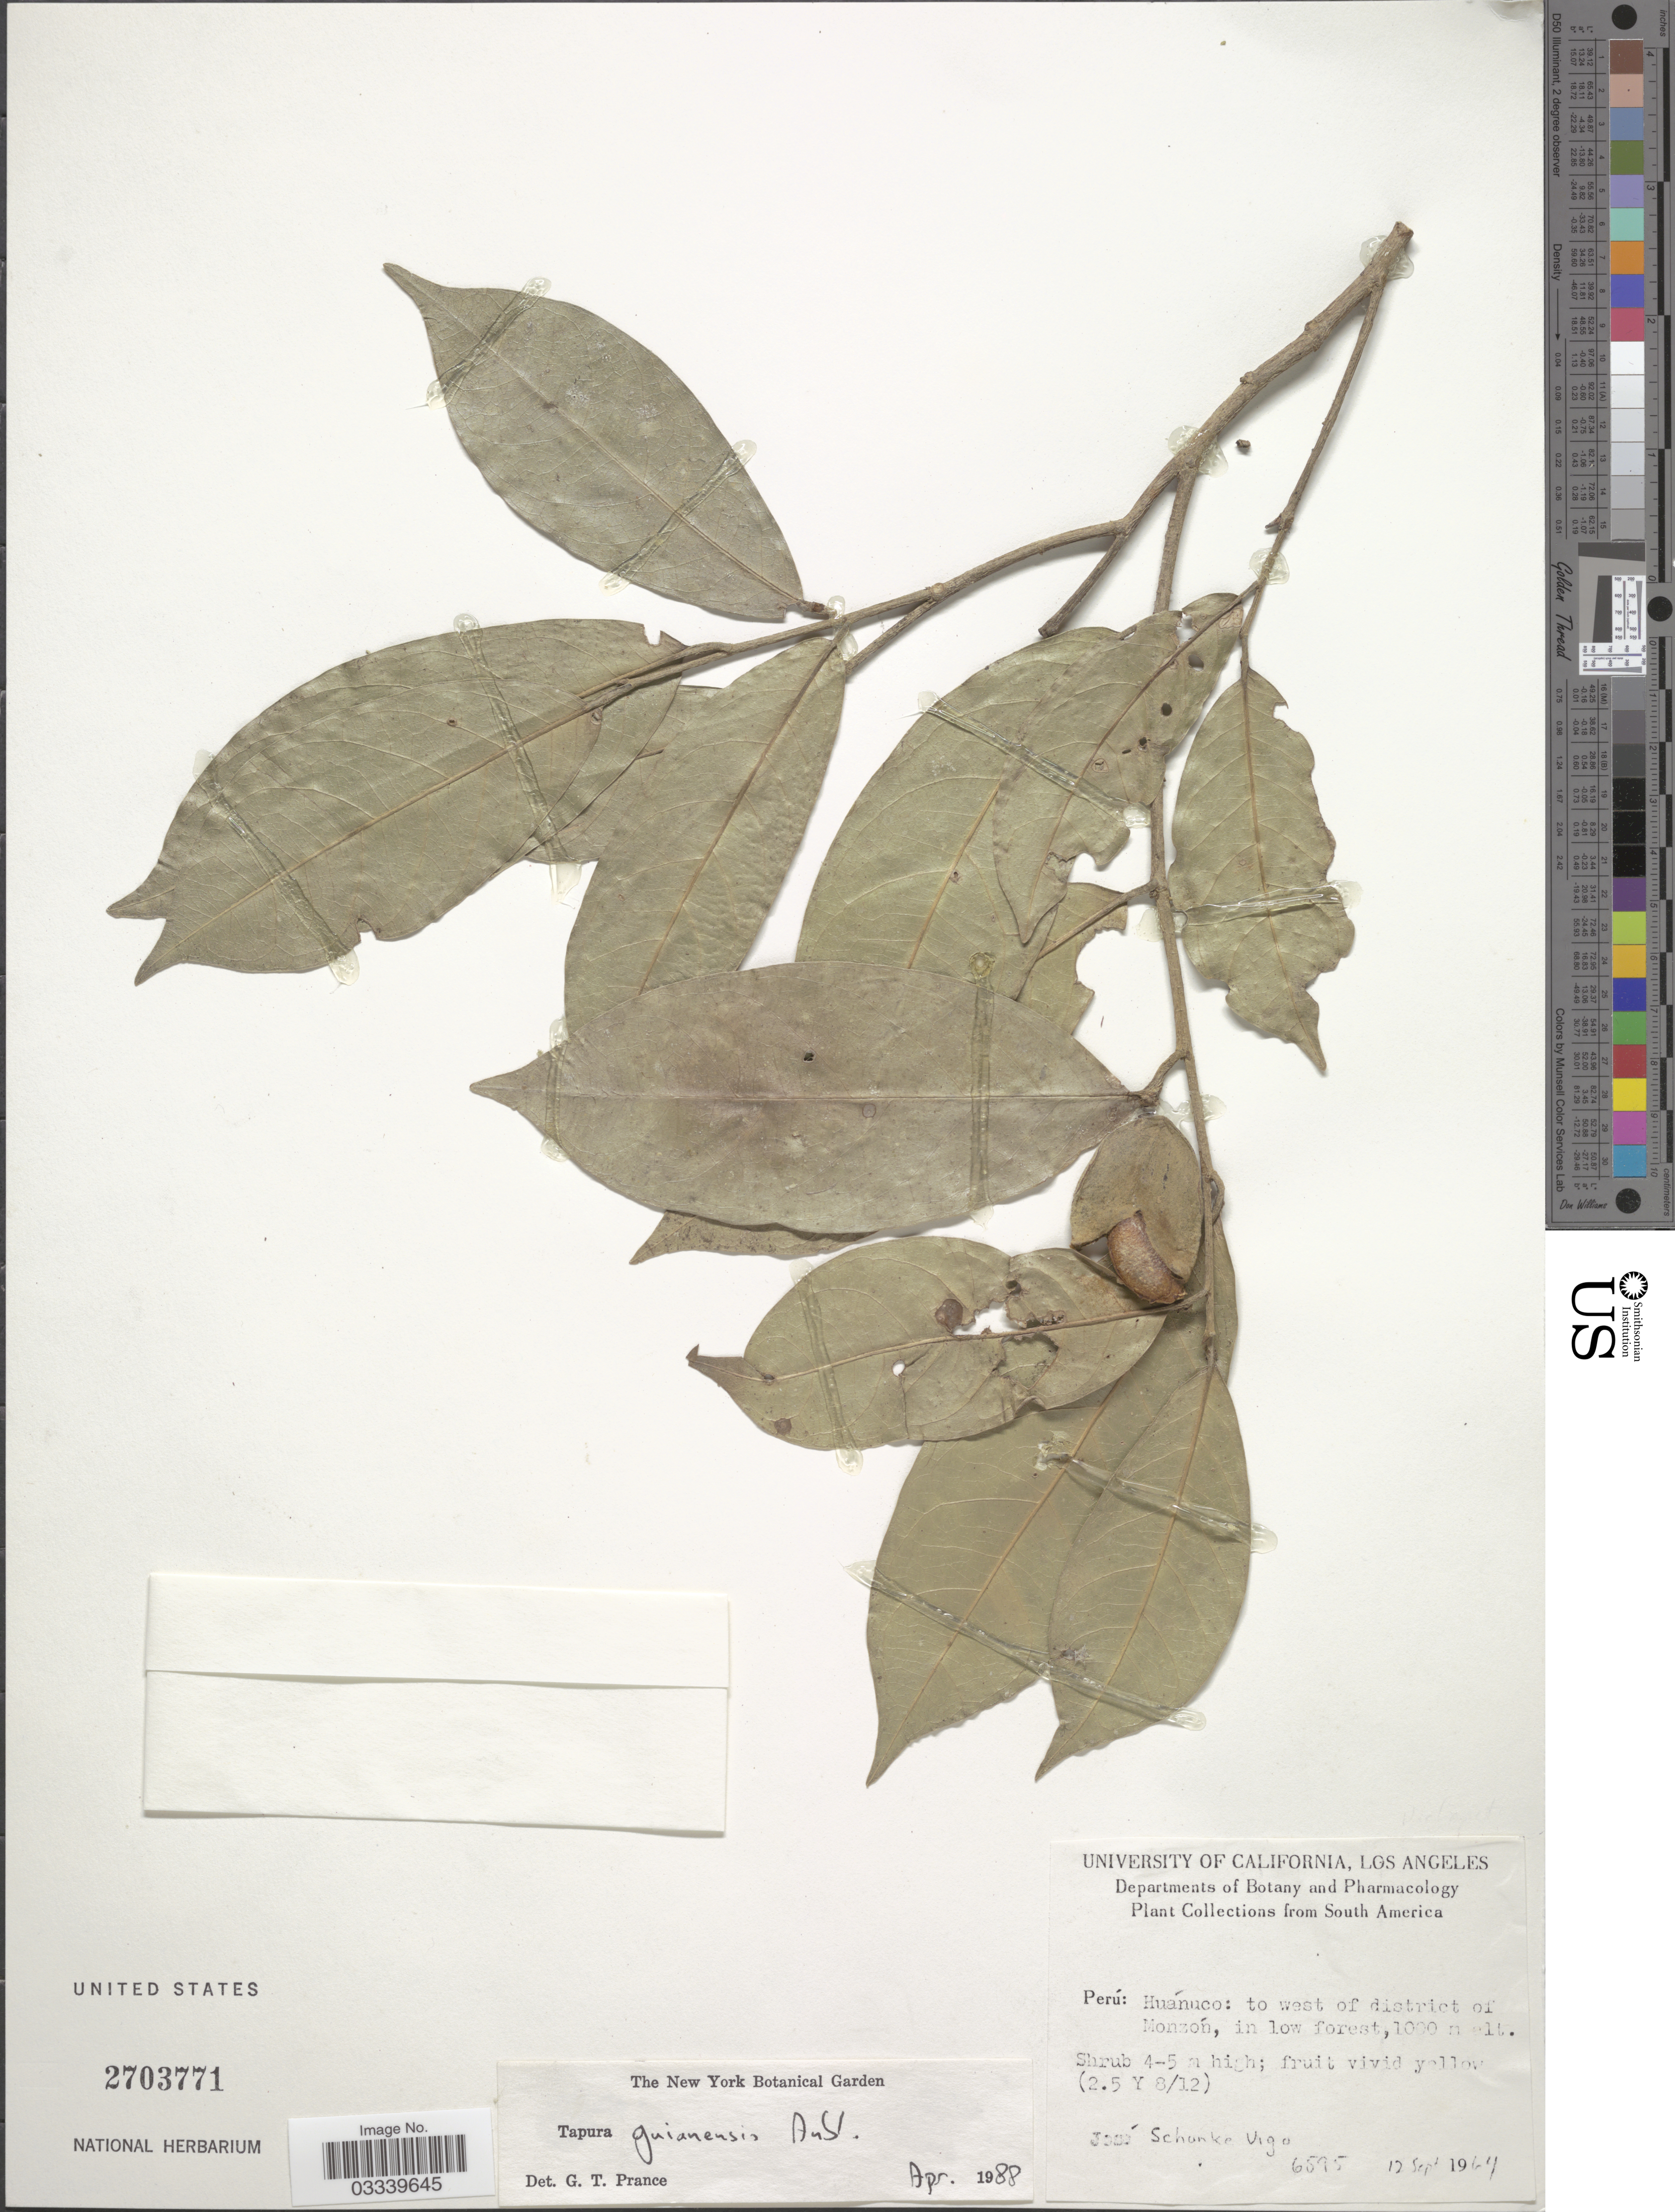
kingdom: Plantae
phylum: Tracheophyta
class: Magnoliopsida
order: Malpighiales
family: Dichapetalaceae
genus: Tapura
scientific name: Tapura guianensis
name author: Aubl.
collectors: J. Schunke Vigo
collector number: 6575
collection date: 1964-09-12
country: Peru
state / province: Huánuco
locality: To west of district of Monzón, in low forest.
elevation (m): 1000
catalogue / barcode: US 2703771